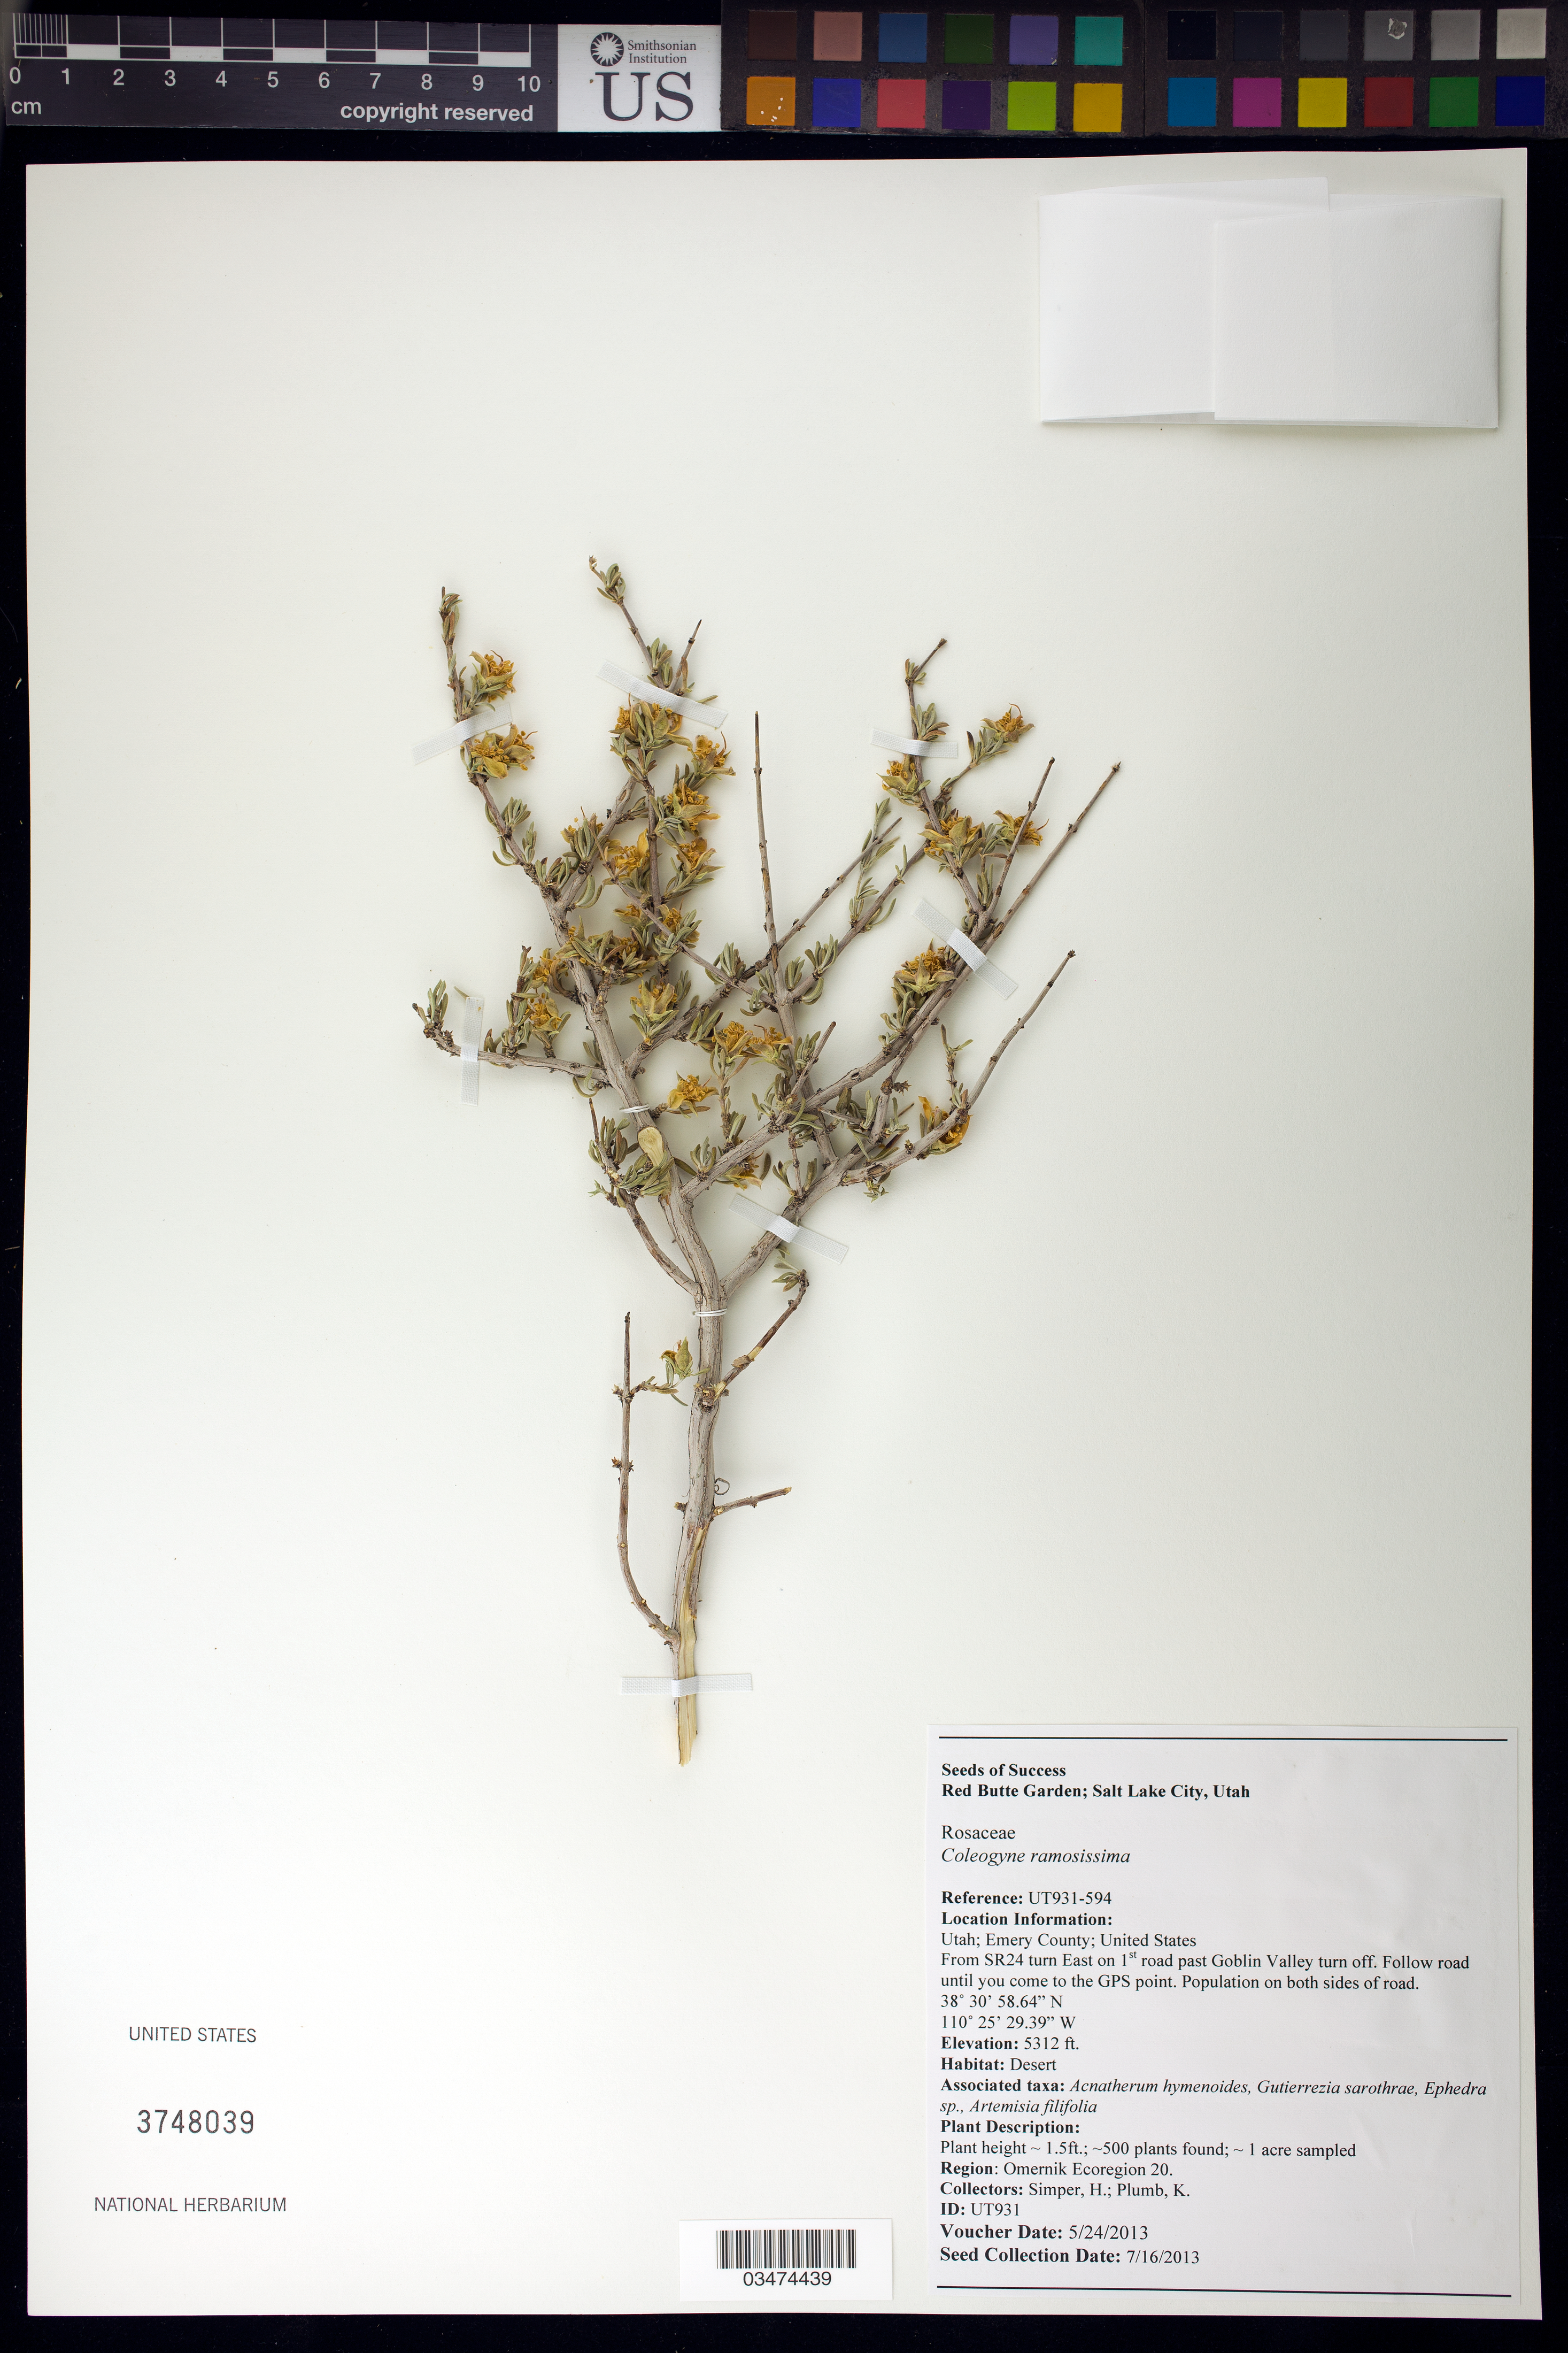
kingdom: Plantae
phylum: Tracheophyta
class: Magnoliopsida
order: Rosales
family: Rosaceae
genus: Coleogyne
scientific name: Coleogyne ramosissima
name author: Torr.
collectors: H. Simper & K. Plumb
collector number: UT931-594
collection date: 2013-05-24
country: United States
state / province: Utah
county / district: Emery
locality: On 1-st road past Goblin Valley turn off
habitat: Desert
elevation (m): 1619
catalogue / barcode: US 3748039